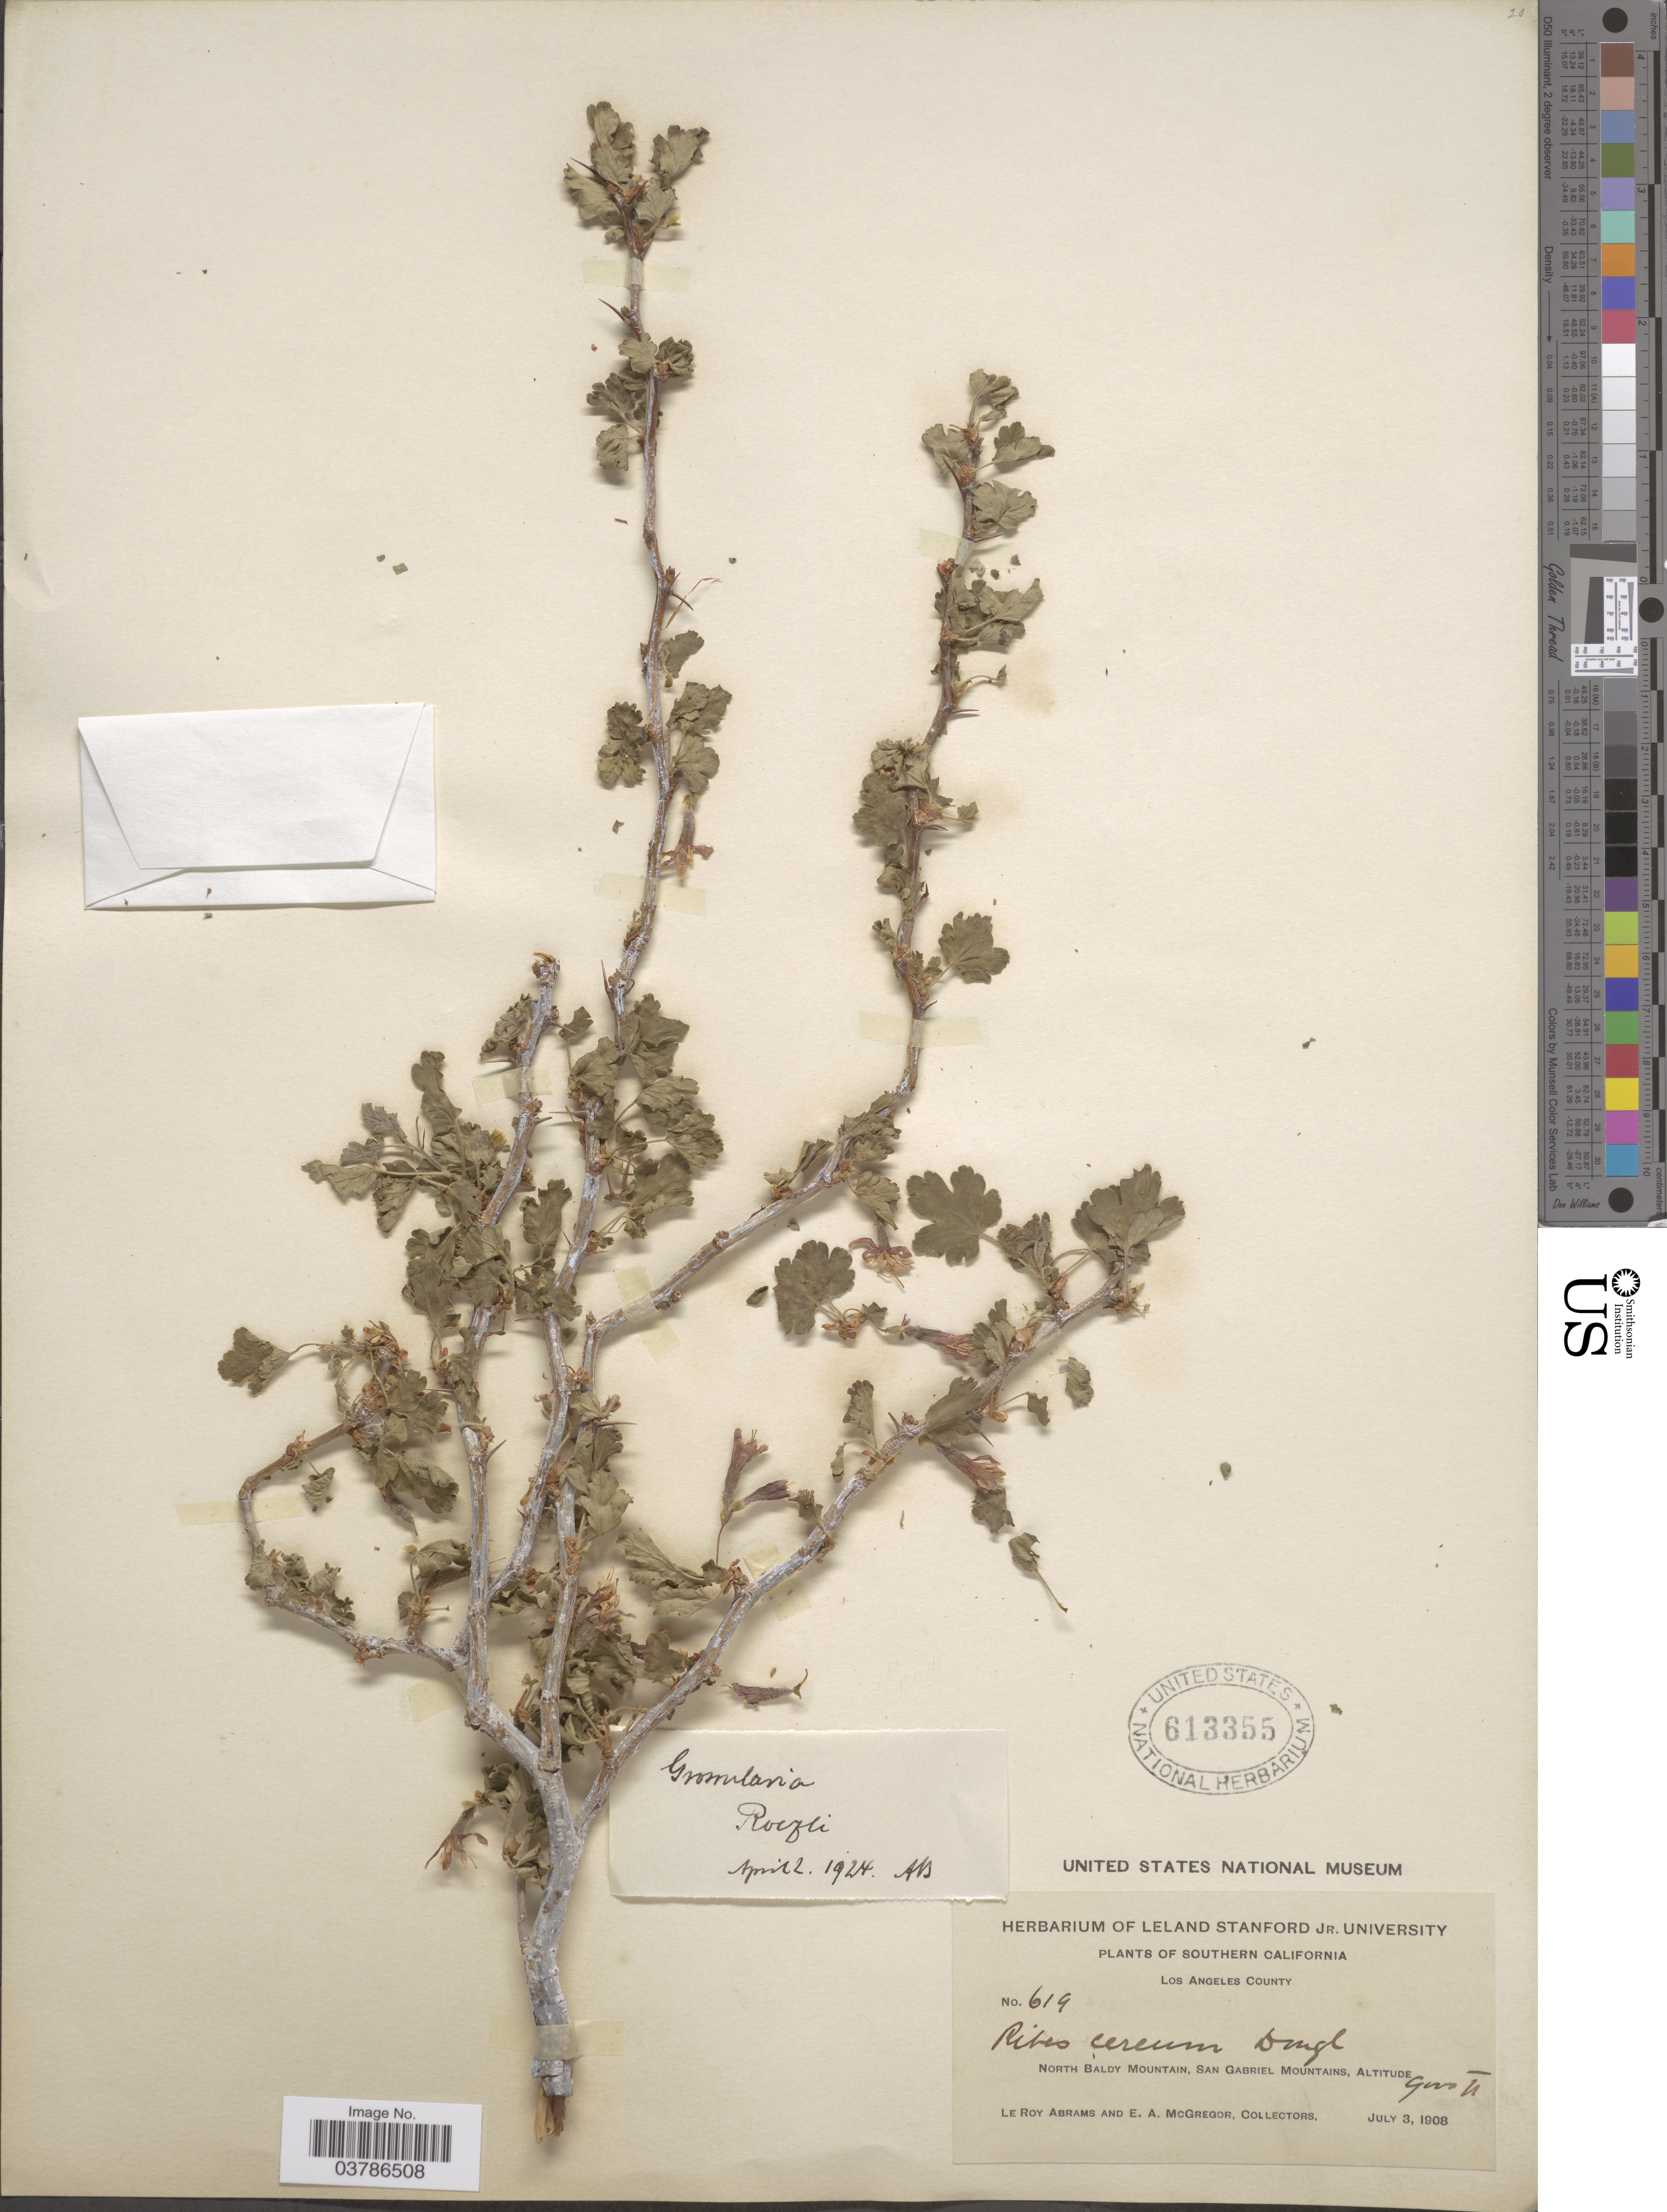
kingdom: Plantae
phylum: Tracheophyta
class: Magnoliopsida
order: Saxifragales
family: Grossulariaceae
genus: Ribes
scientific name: Ribes roezlii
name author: Regel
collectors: L. Abrams & E. A. McGregor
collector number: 619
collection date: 1908-07-03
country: United States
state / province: California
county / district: Los Angeles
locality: Southern California. Los Angeles County. North Baldy Mountain, San Gabriel Mountains.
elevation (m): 2743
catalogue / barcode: US 613355